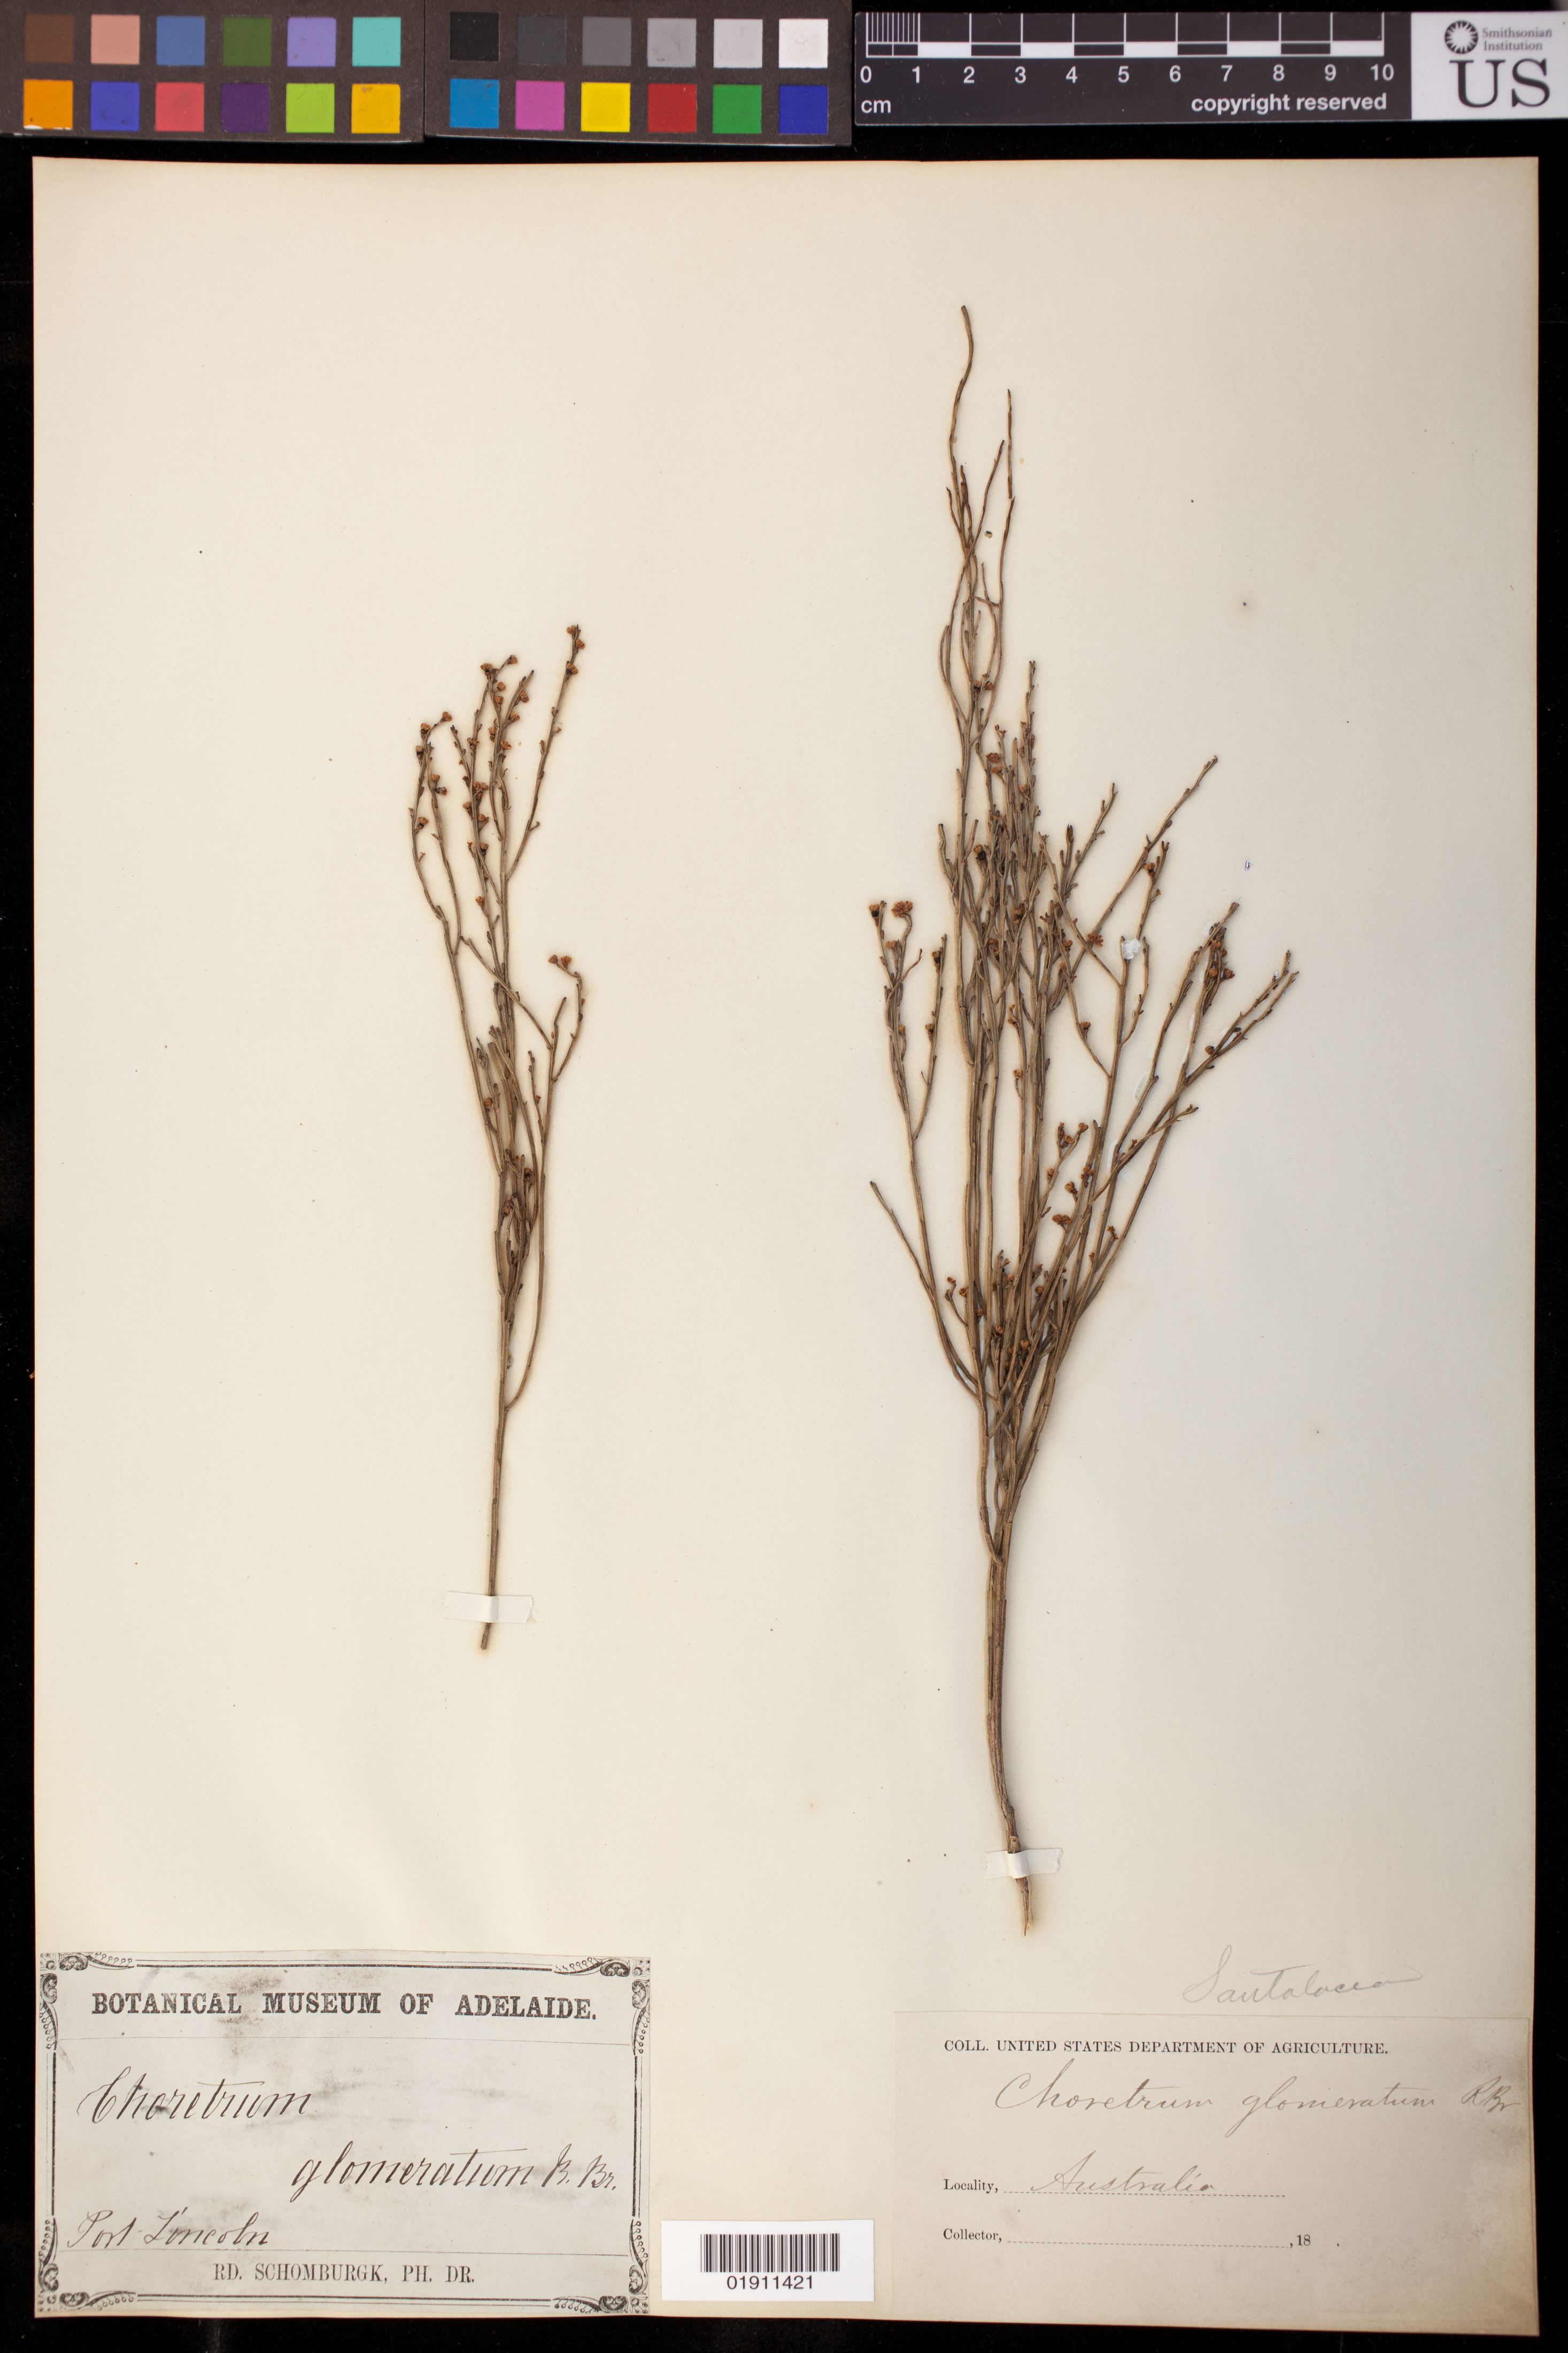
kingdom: Plantae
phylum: Tracheophyta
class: Magnoliopsida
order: Santalales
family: Amphorogynaceae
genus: Choretrum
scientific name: Choretrum glomeratum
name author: R. Br.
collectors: R. Schomburgk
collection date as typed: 18xx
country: Australia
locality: Port Lincoln